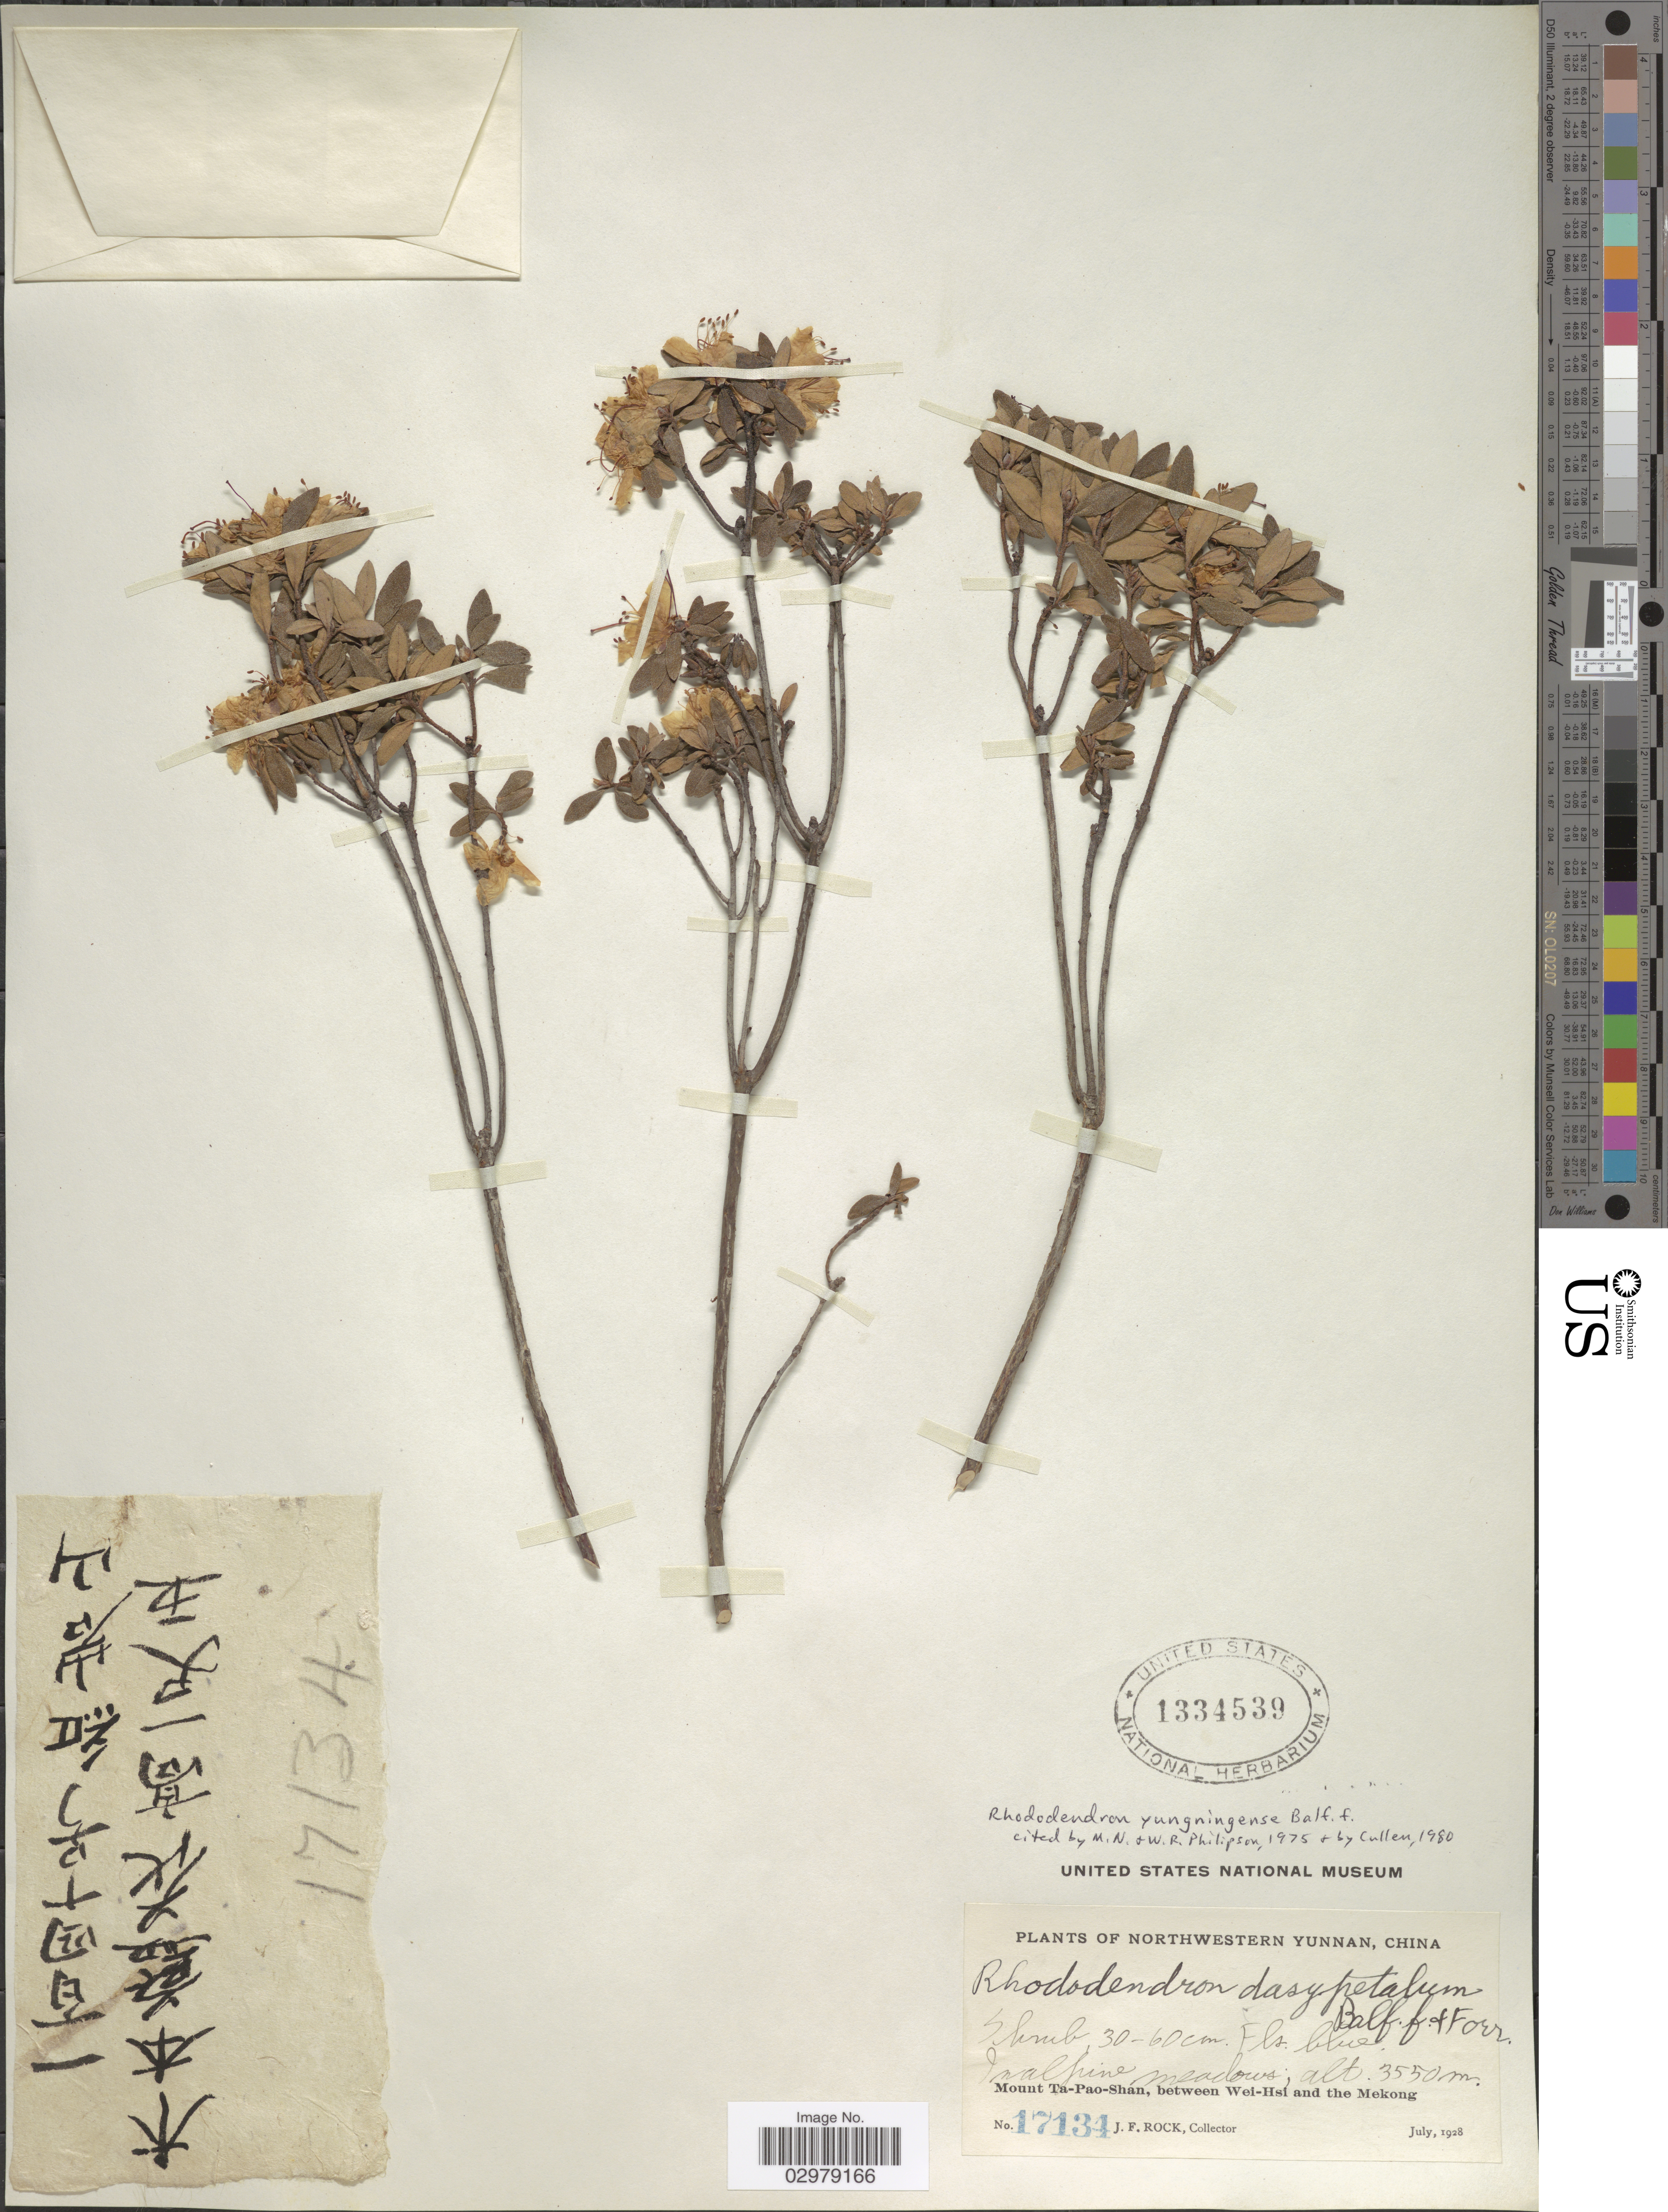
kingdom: Plantae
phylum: Tracheophyta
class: Magnoliopsida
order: Ericales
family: Ericaceae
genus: Rhododendron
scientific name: Rhododendron yungningense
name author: Balf. f. ex Hutch.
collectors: J. Rock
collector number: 17134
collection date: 1928-07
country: China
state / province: Yunnan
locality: Northwestern Yunnan. In alpine meadows. Mount Ta-Pao-Shan, between Wei-Hsi and the Mekong.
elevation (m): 3550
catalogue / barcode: US 1334539